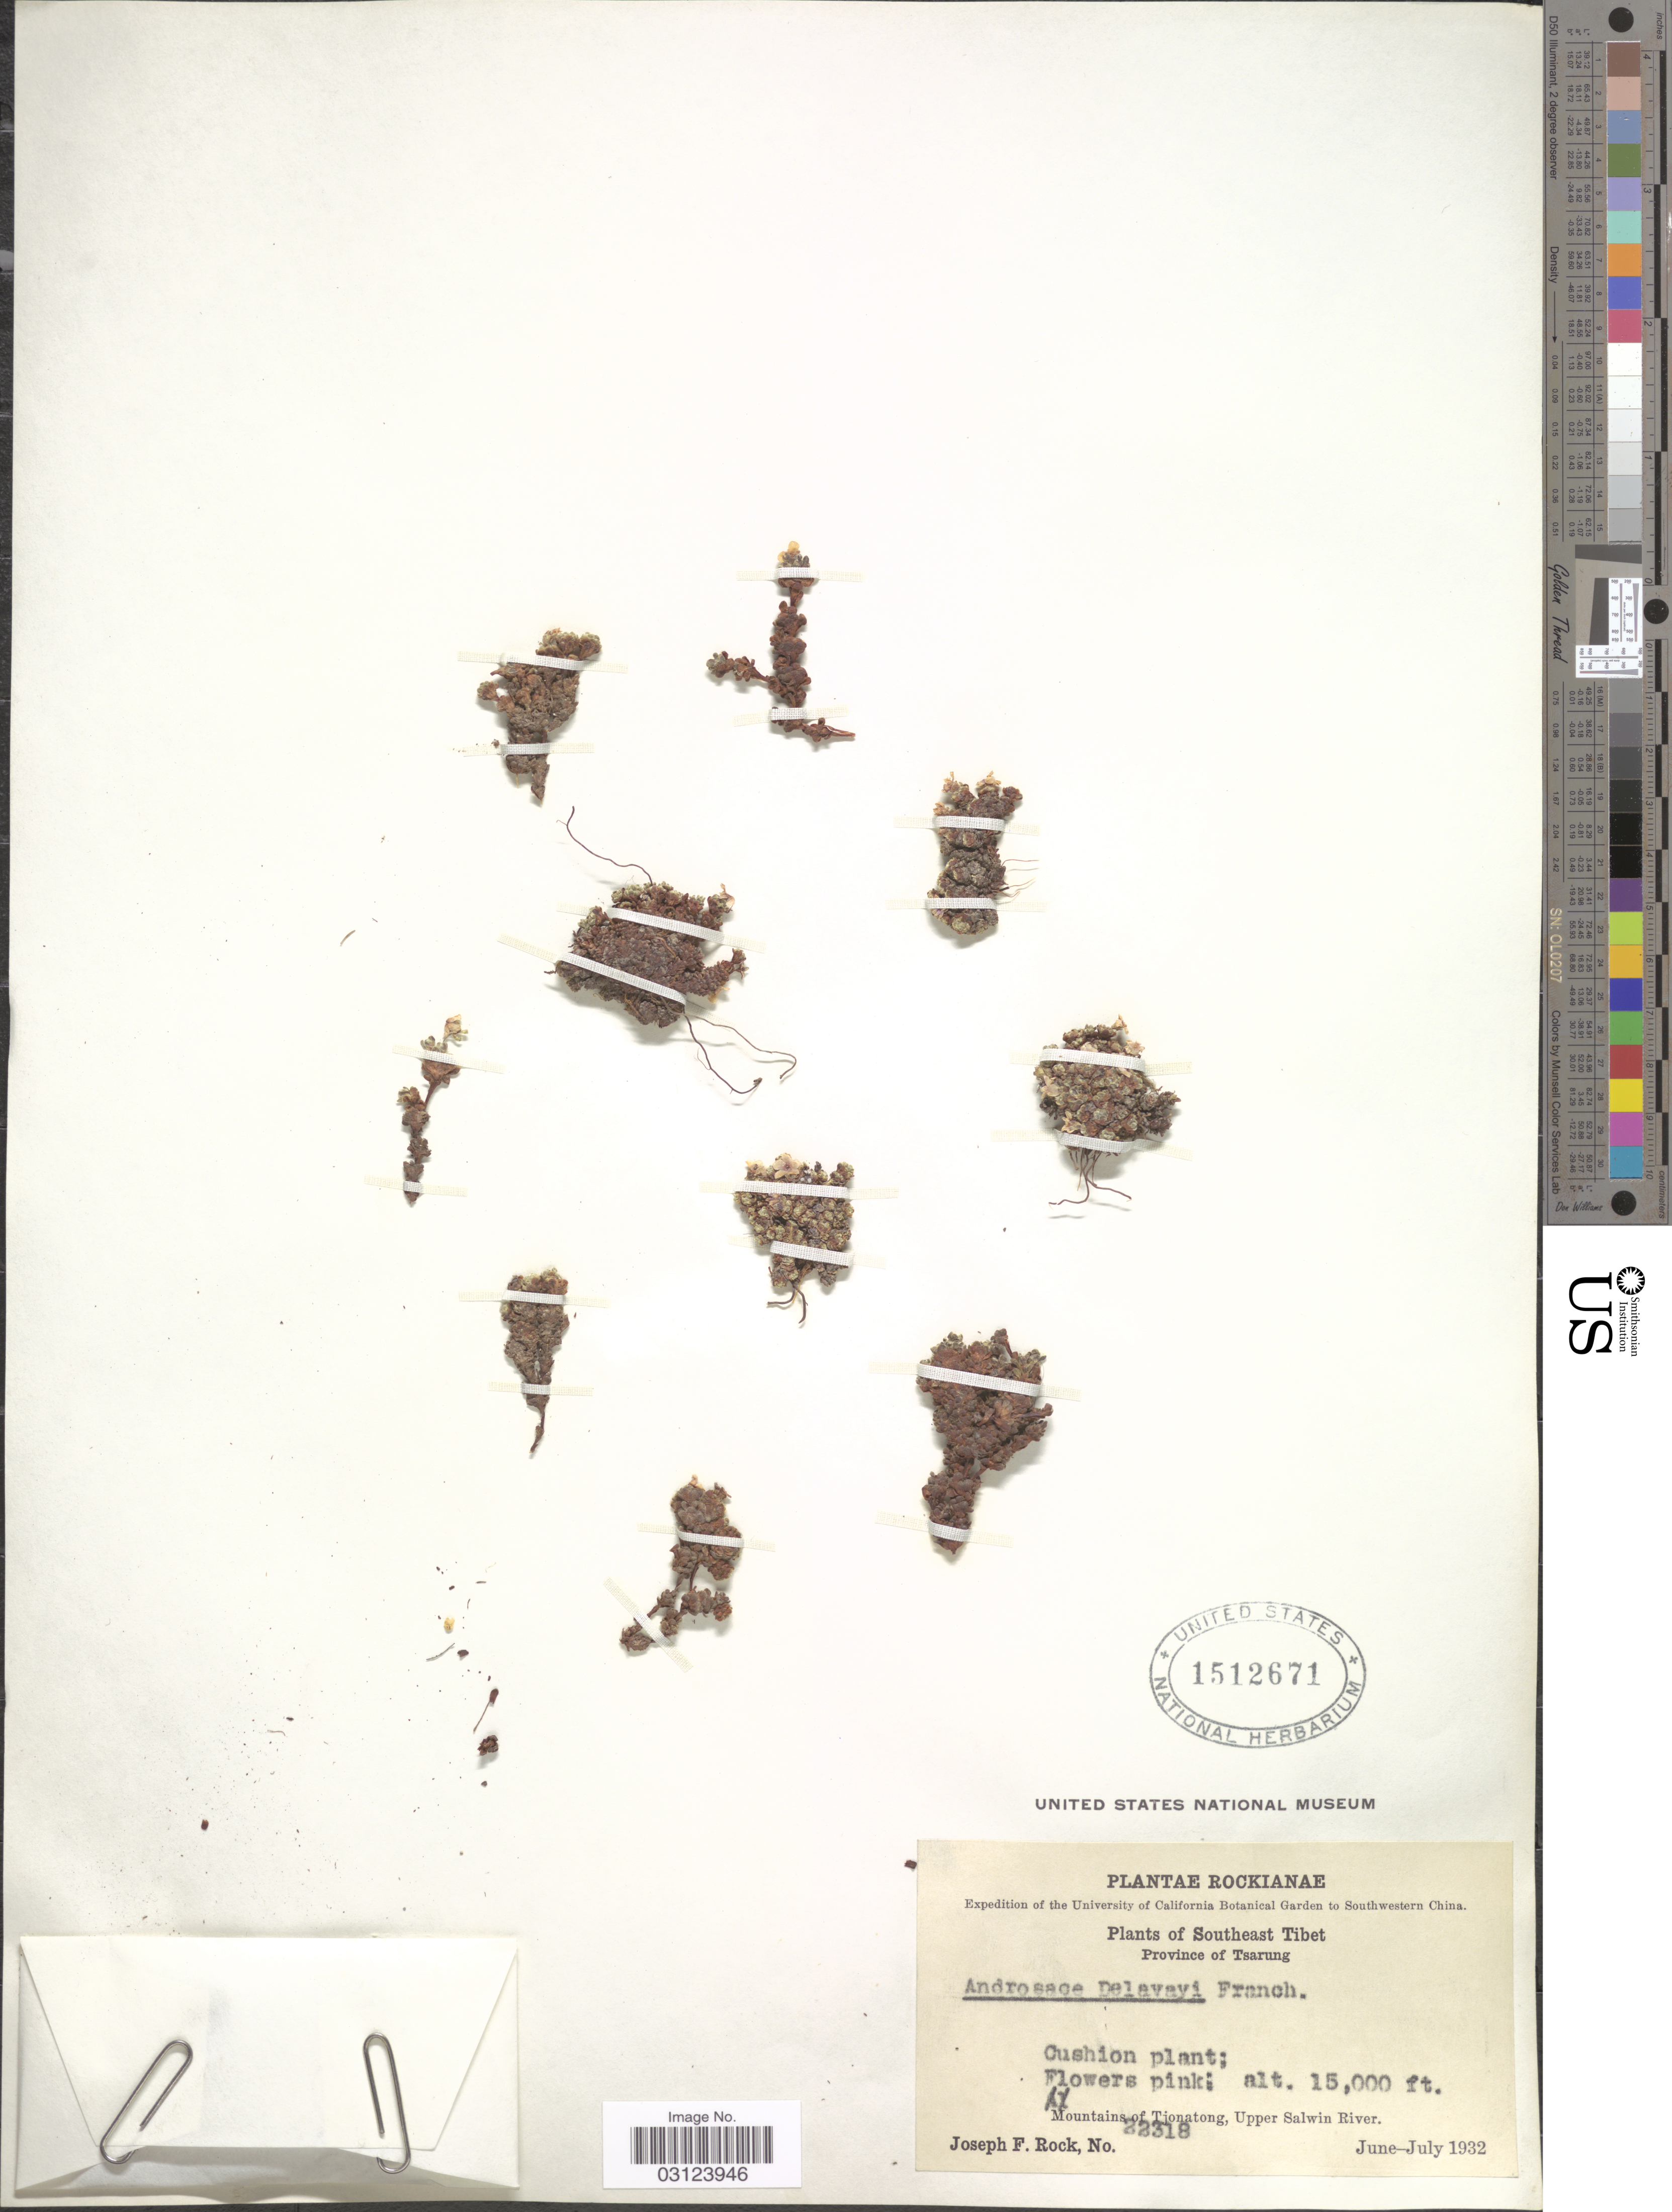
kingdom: Plantae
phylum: Tracheophyta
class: Magnoliopsida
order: Ericales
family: Primulaceae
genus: Androsace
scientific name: Androsace delavayi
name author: Franch.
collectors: J. F. Rock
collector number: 22318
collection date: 1932-06/1932-07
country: China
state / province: Xizang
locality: Southwestern China, Southeast Tibet, Province of Tsarung. Mountains of Tjonatong, Upper Salwin River.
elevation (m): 4572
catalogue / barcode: US 1512671